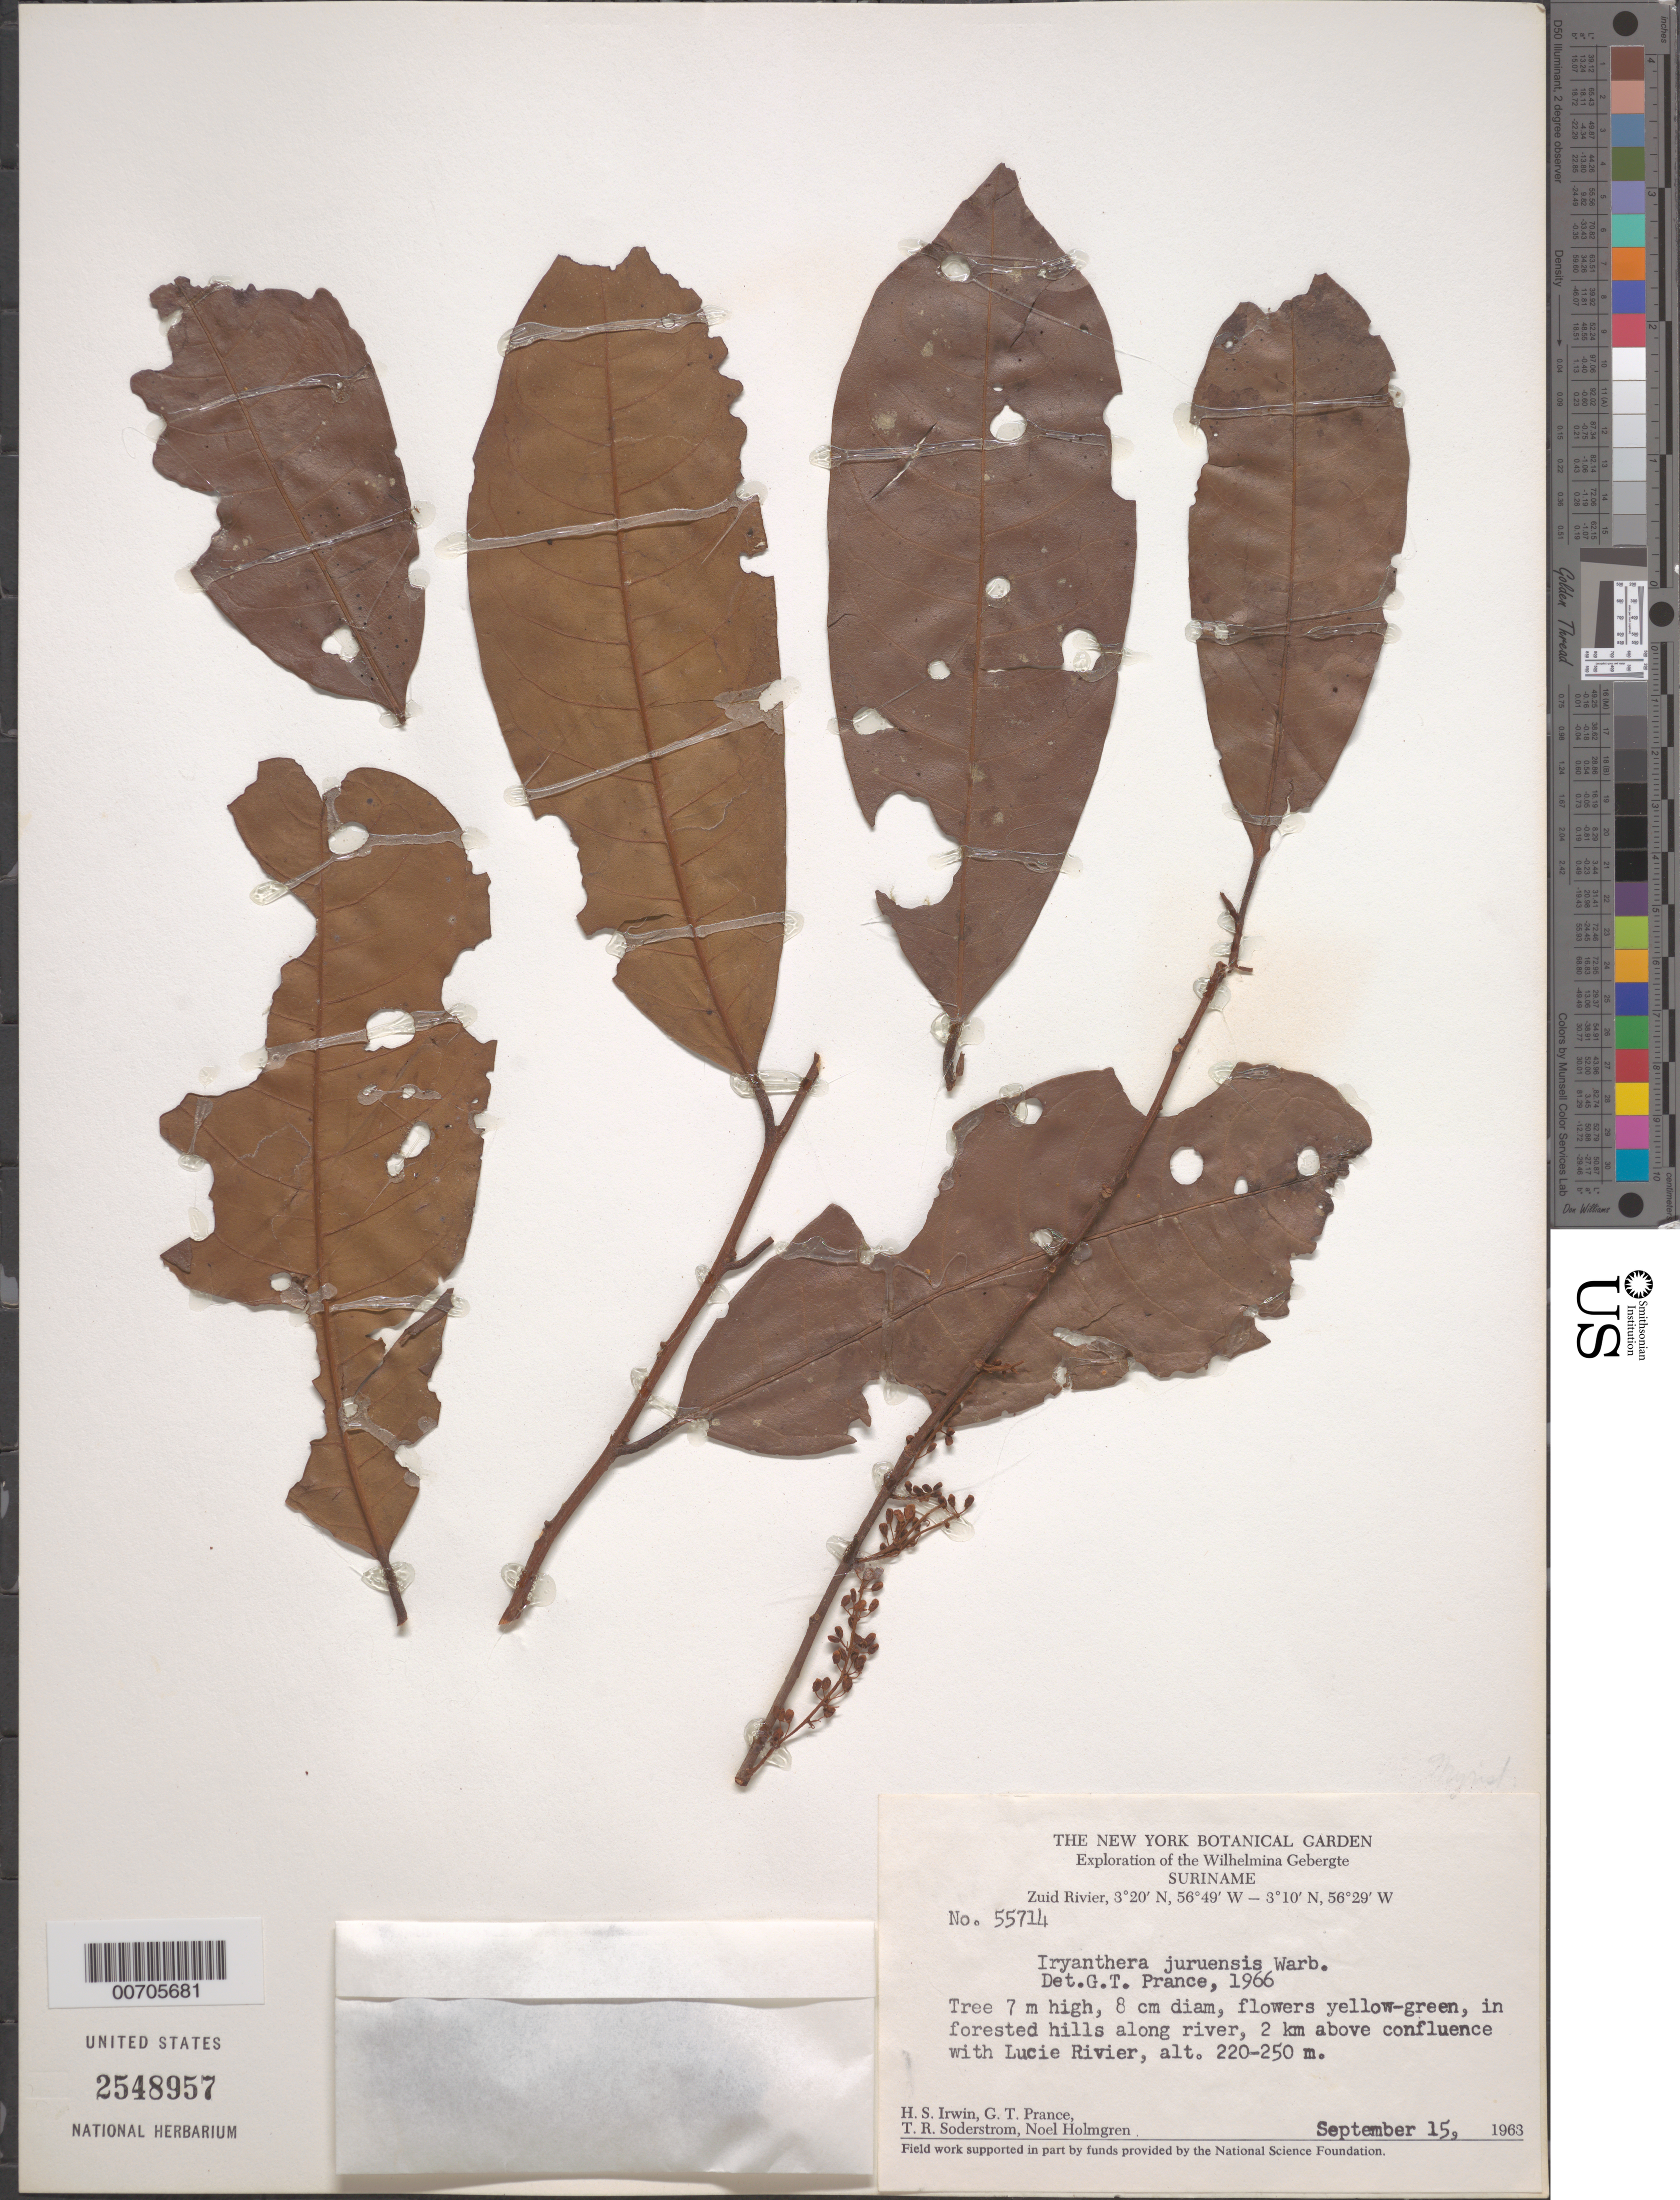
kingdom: Plantae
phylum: Tracheophyta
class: Magnoliopsida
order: Magnoliales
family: Myristicaceae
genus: Iryanthera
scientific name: Iryanthera juruensis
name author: Warb.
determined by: Prance, G. T.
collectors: H. Irwin, G. T. Prance, T. R. Soderstrom & N. H. Holmgren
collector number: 55714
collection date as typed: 15-Sep-63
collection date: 1963-09-15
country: Suriname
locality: Zuid River, 2 km above confluence with Lucie R., Wilhelmina Gebergte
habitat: Forested hills along river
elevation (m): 220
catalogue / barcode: US 2548957